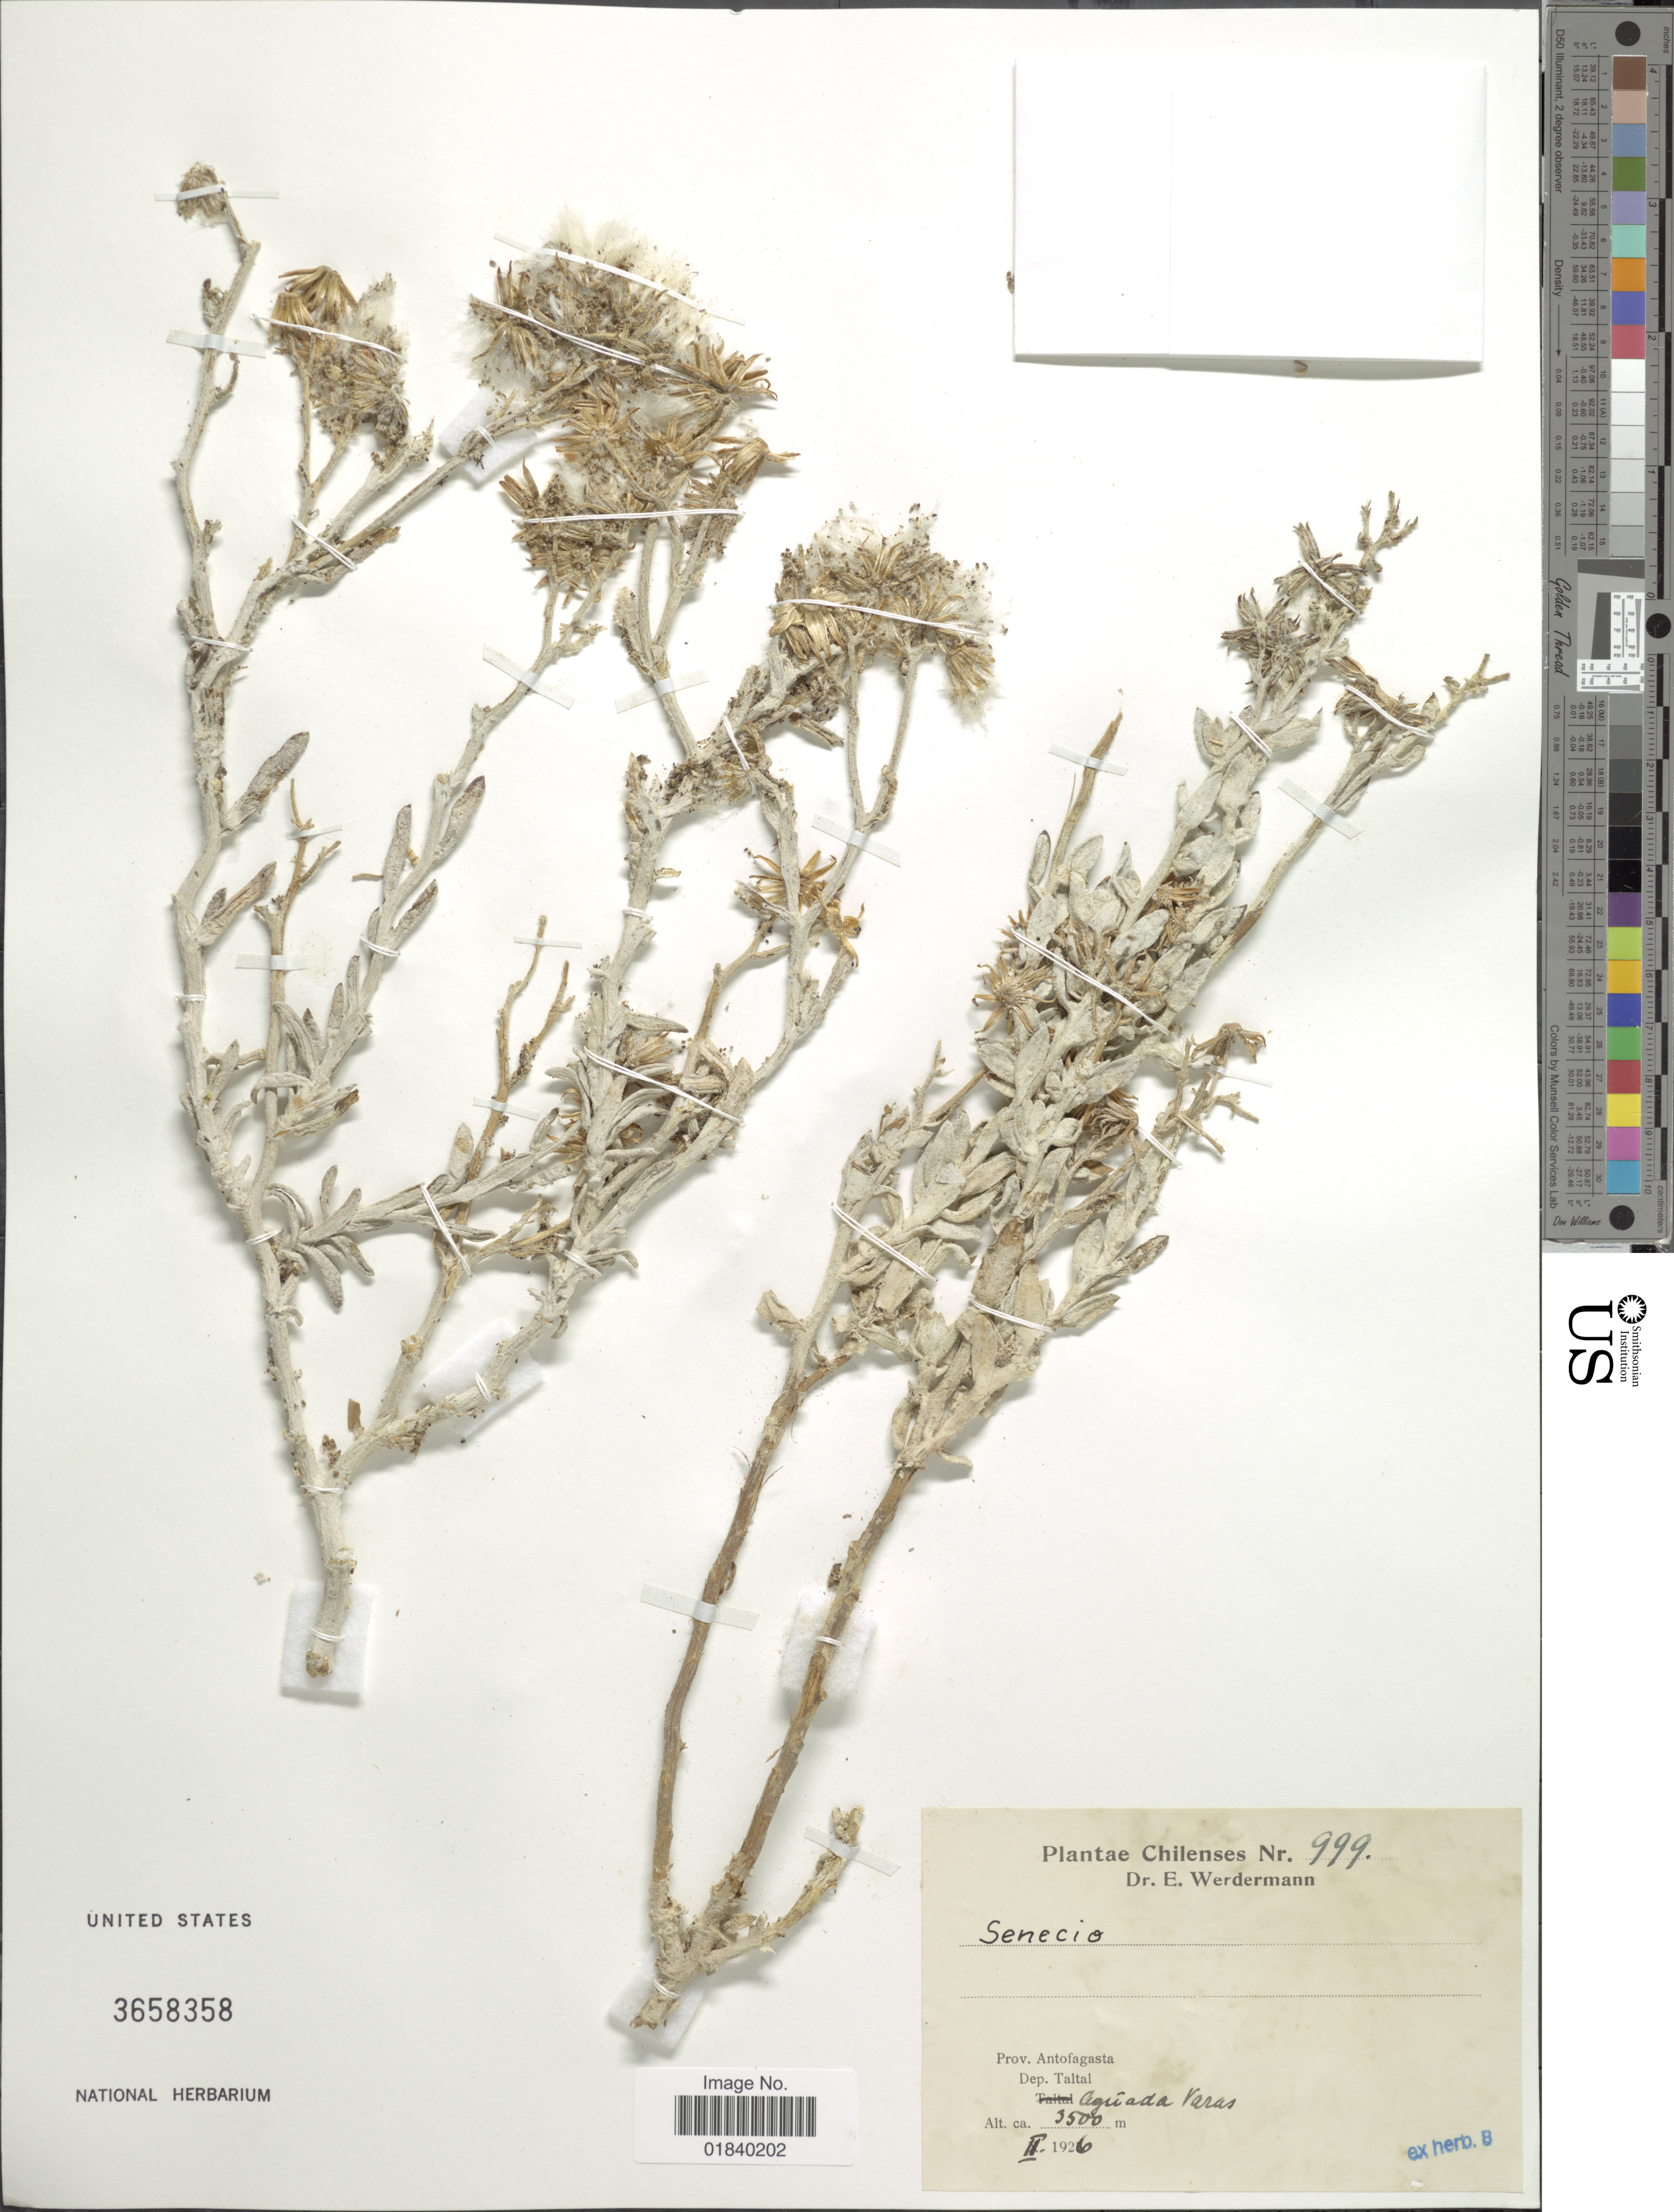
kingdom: Plantae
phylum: Tracheophyta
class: Magnoliopsida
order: Asterales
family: Asteraceae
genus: Senecio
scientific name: Senecio sp.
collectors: E. Werdermann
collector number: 999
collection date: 1926-02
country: Chile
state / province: Antofagasta (II)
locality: Dep. Taltal. Aguada Varas.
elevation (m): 3500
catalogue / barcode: US 3658358